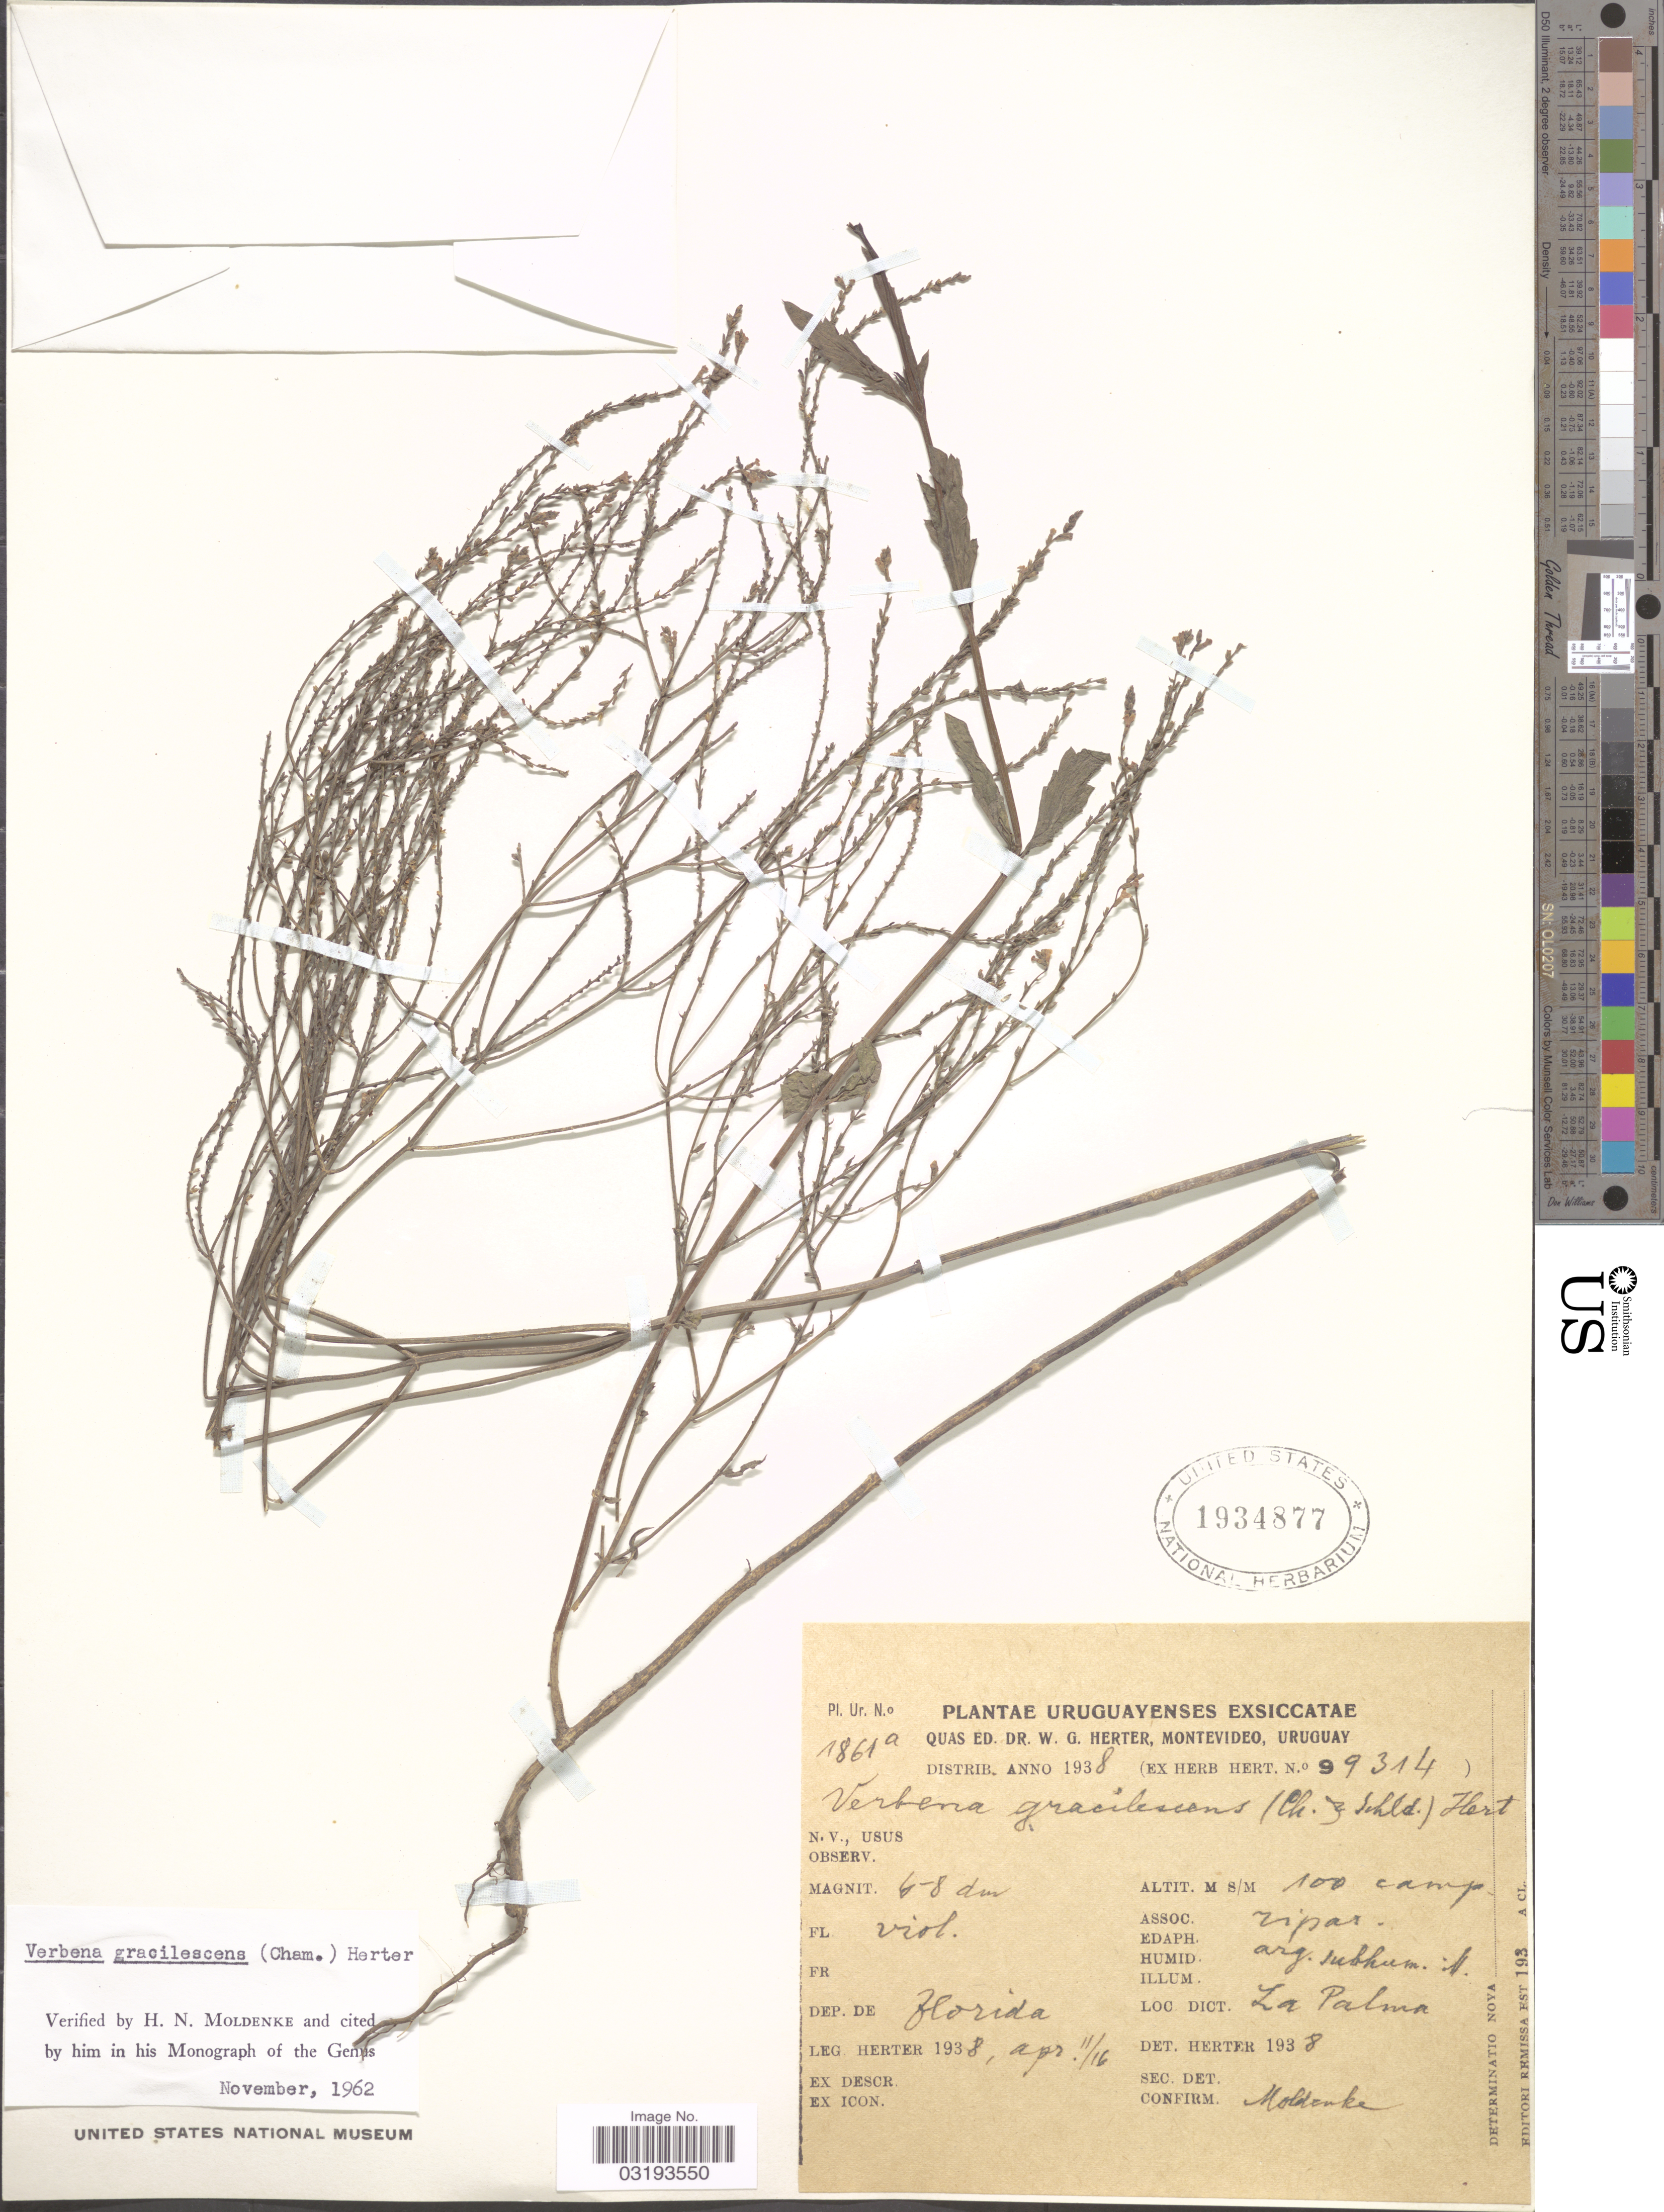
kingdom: Plantae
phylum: Tracheophyta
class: Magnoliopsida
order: Lamiales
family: Verbenaceae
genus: Verbena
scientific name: Verbena gracilescens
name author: (Cham.) Herter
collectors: W. G. Herter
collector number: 1861a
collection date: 1938-04-11/1938-04-16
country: Uruguay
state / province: Florida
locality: Dep. de Florida. Dict. La Palma.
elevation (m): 100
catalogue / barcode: US 1934877